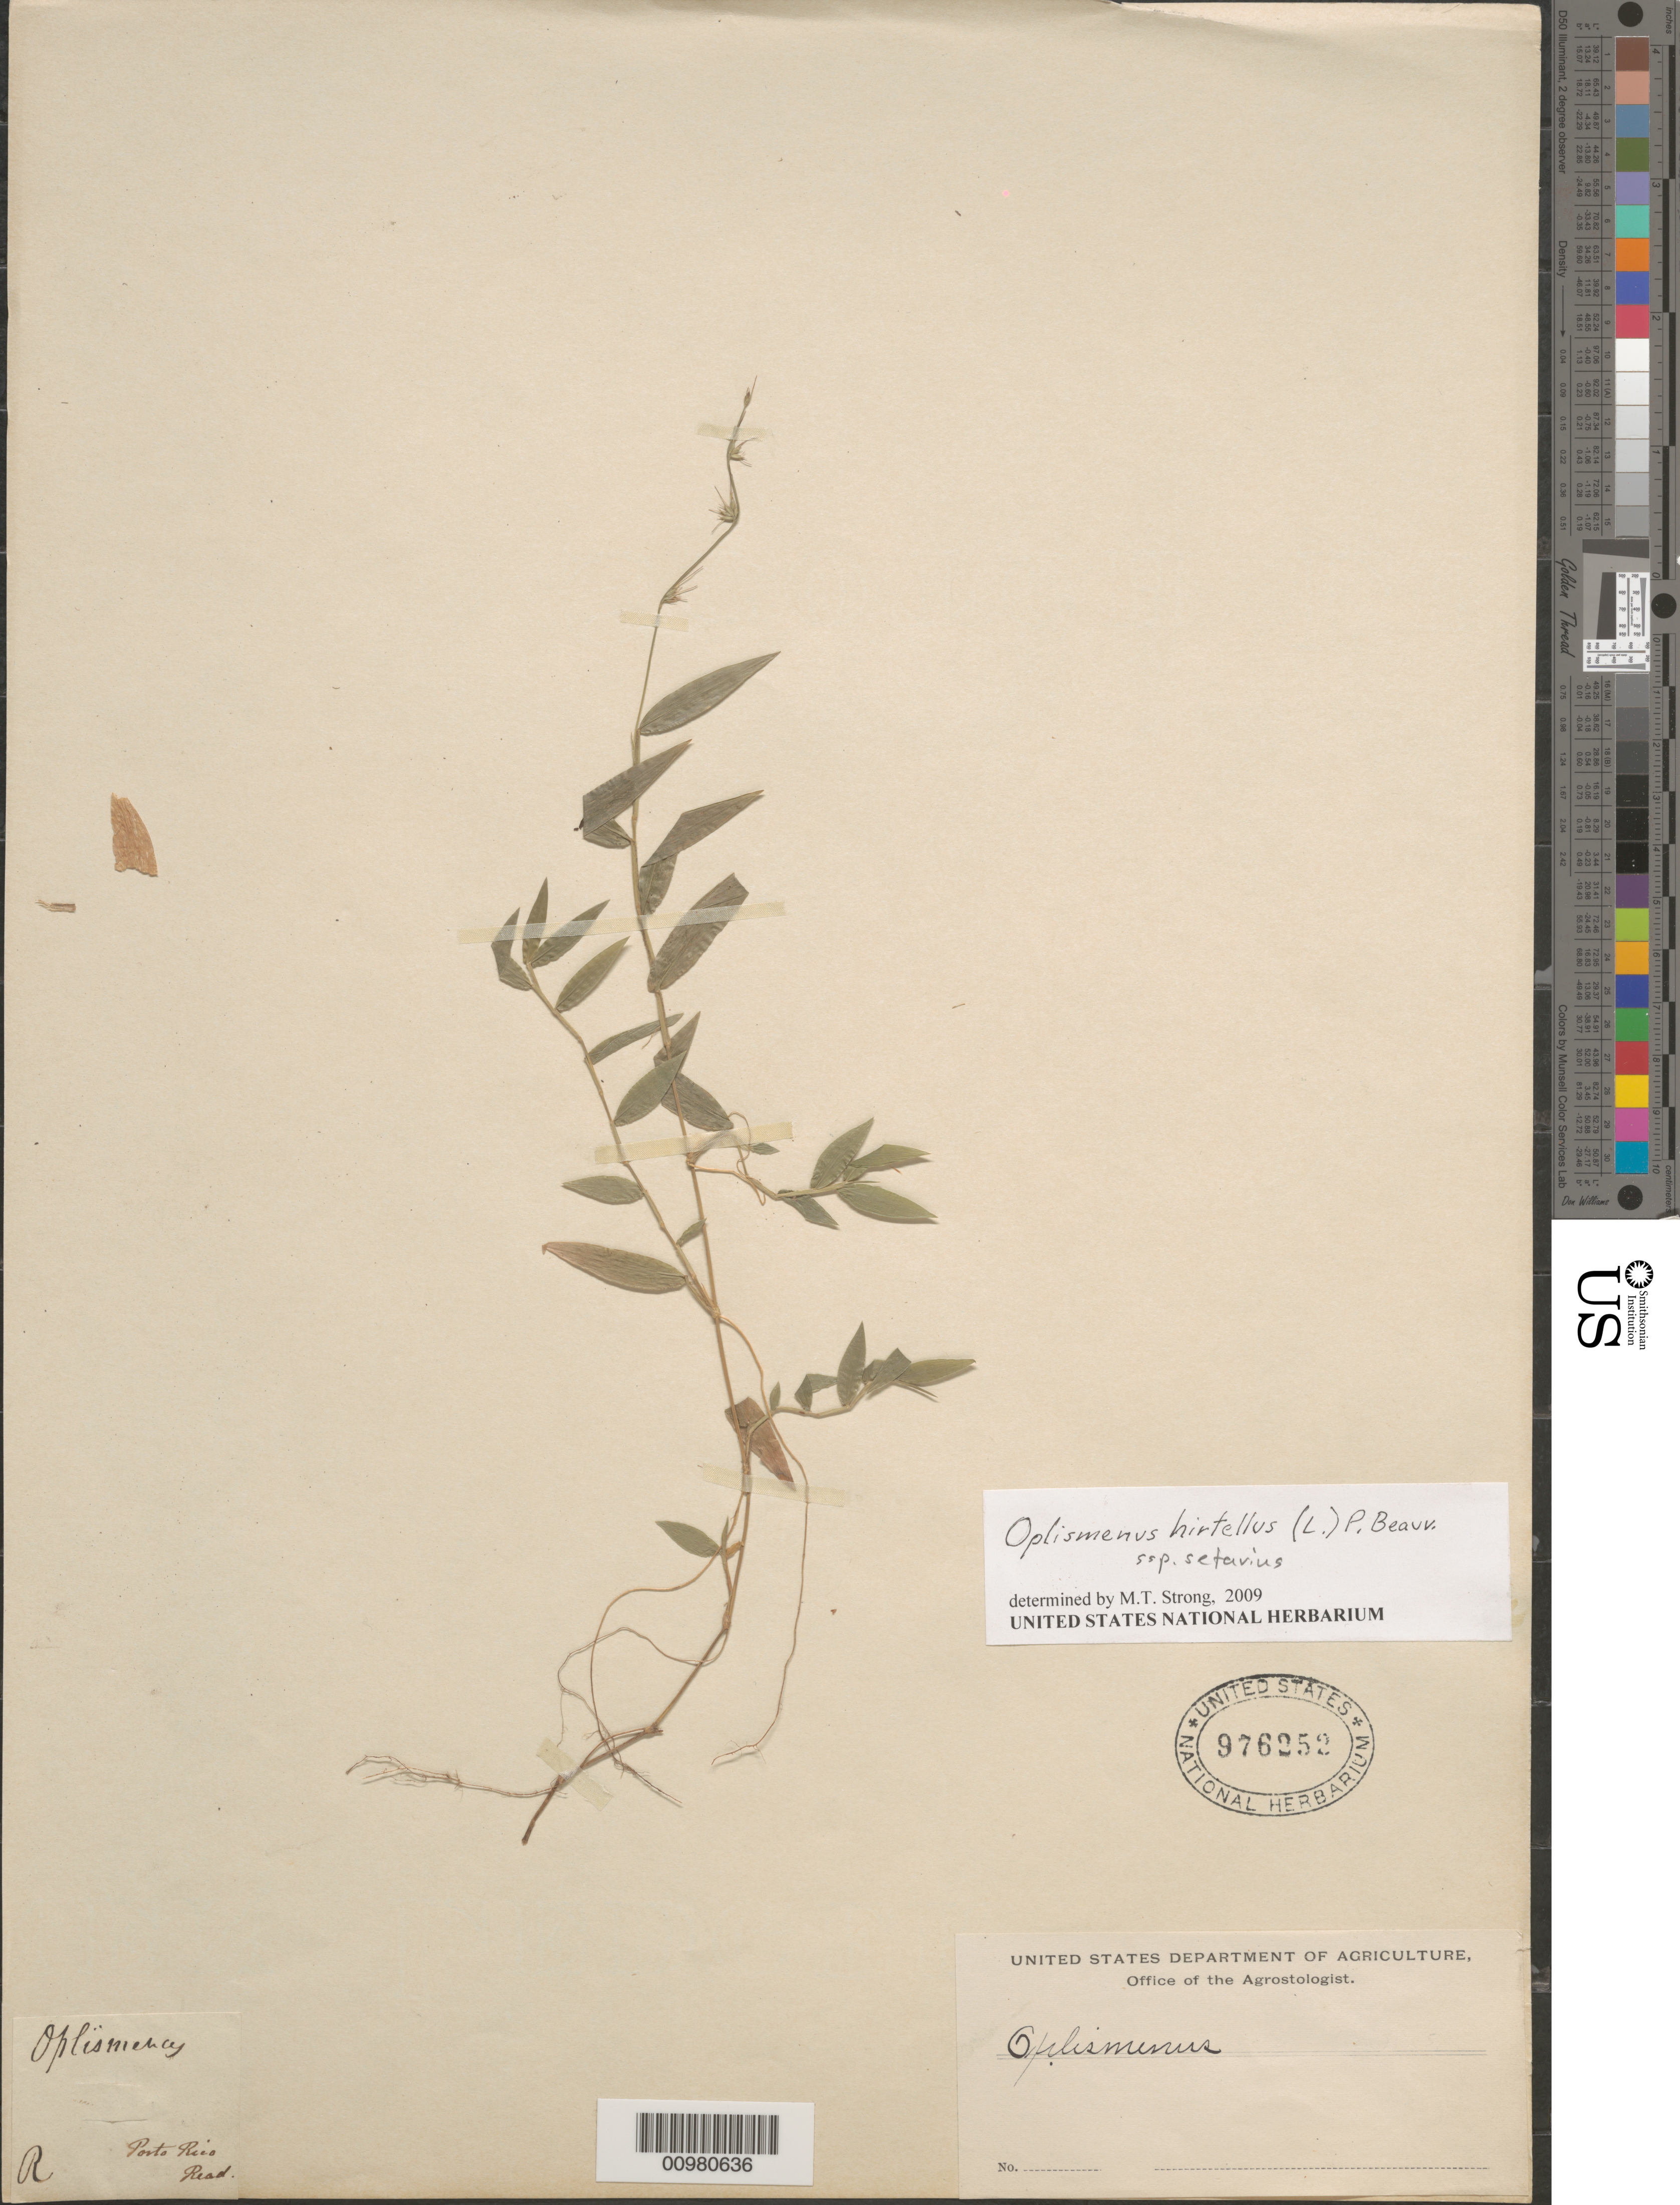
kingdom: Plantae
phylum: Tracheophyta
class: Liliopsida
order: Poales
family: Poaceae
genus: Oplismenus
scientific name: Oplismenus hirtellus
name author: (L.) P. Beauv.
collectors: -- Read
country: Puerto Rico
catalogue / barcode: US 976252